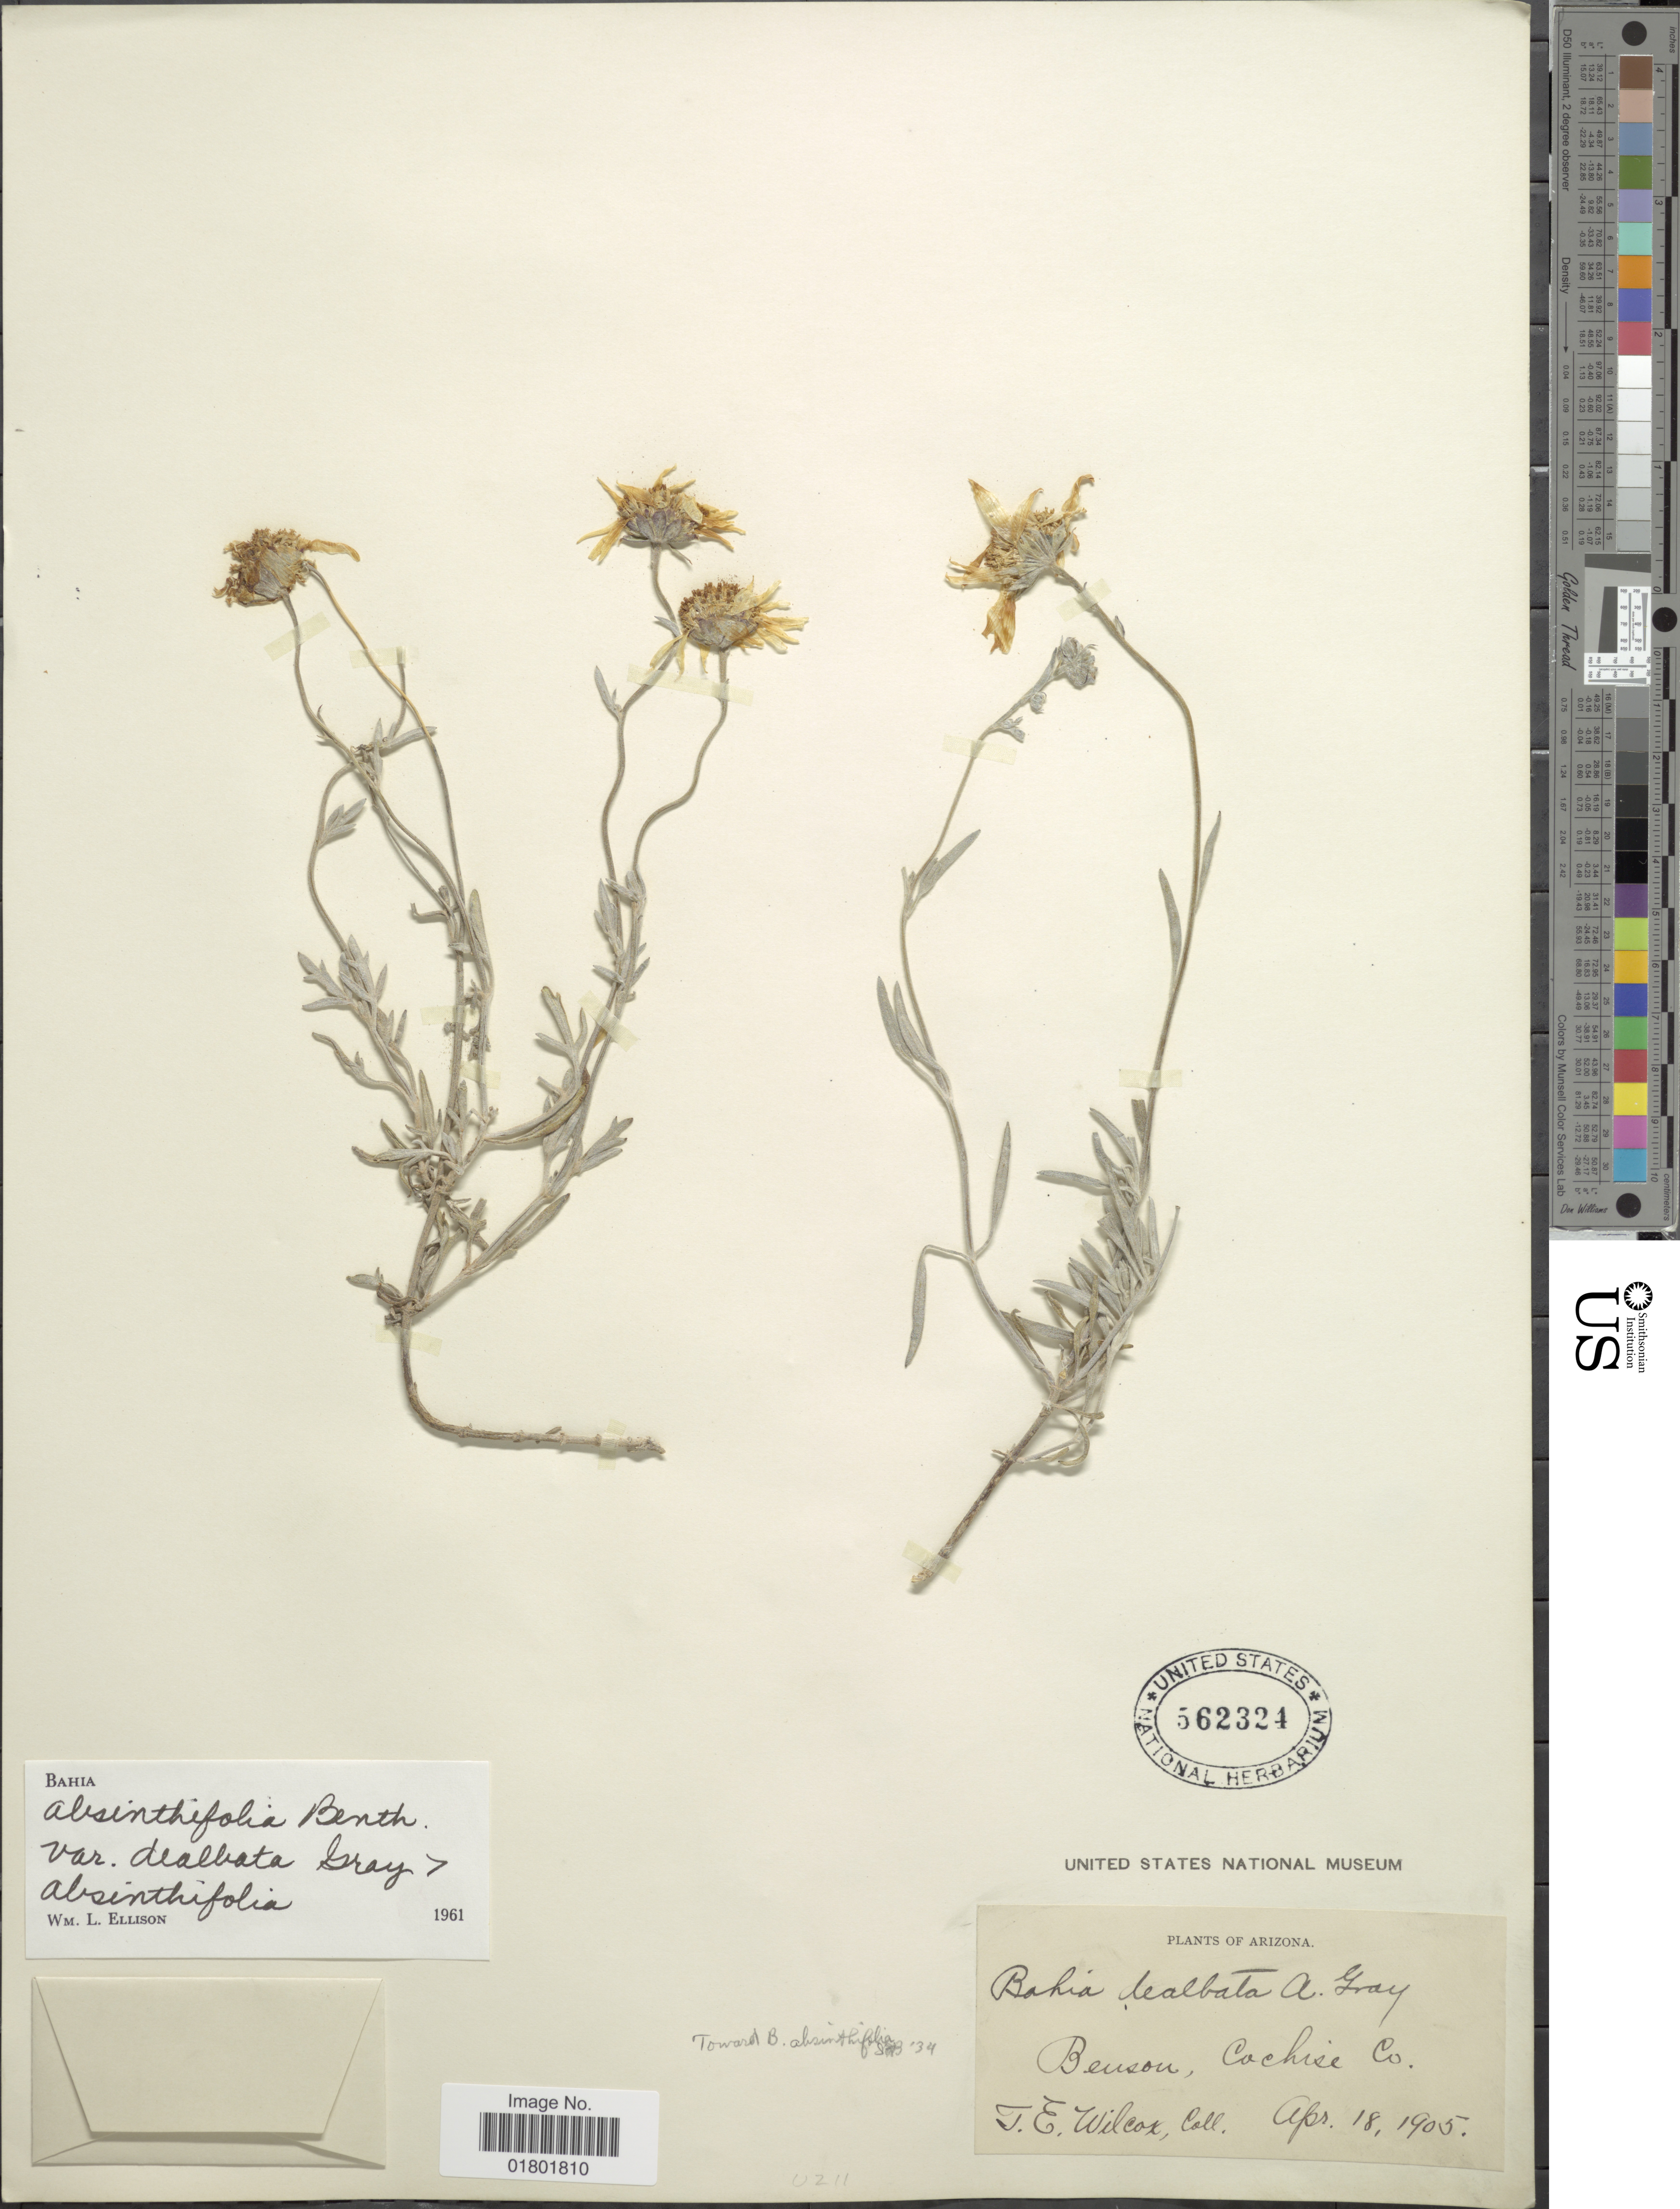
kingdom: Plantae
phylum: Tracheophyta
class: Magnoliopsida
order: Asterales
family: Asteraceae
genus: Bahia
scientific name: Bahia absinthifolia var. dealbata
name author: A. Gray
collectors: T. E. Wilcox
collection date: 1905-04-18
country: United States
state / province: Arizona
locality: Bueson, Cochise Co.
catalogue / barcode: US 562324